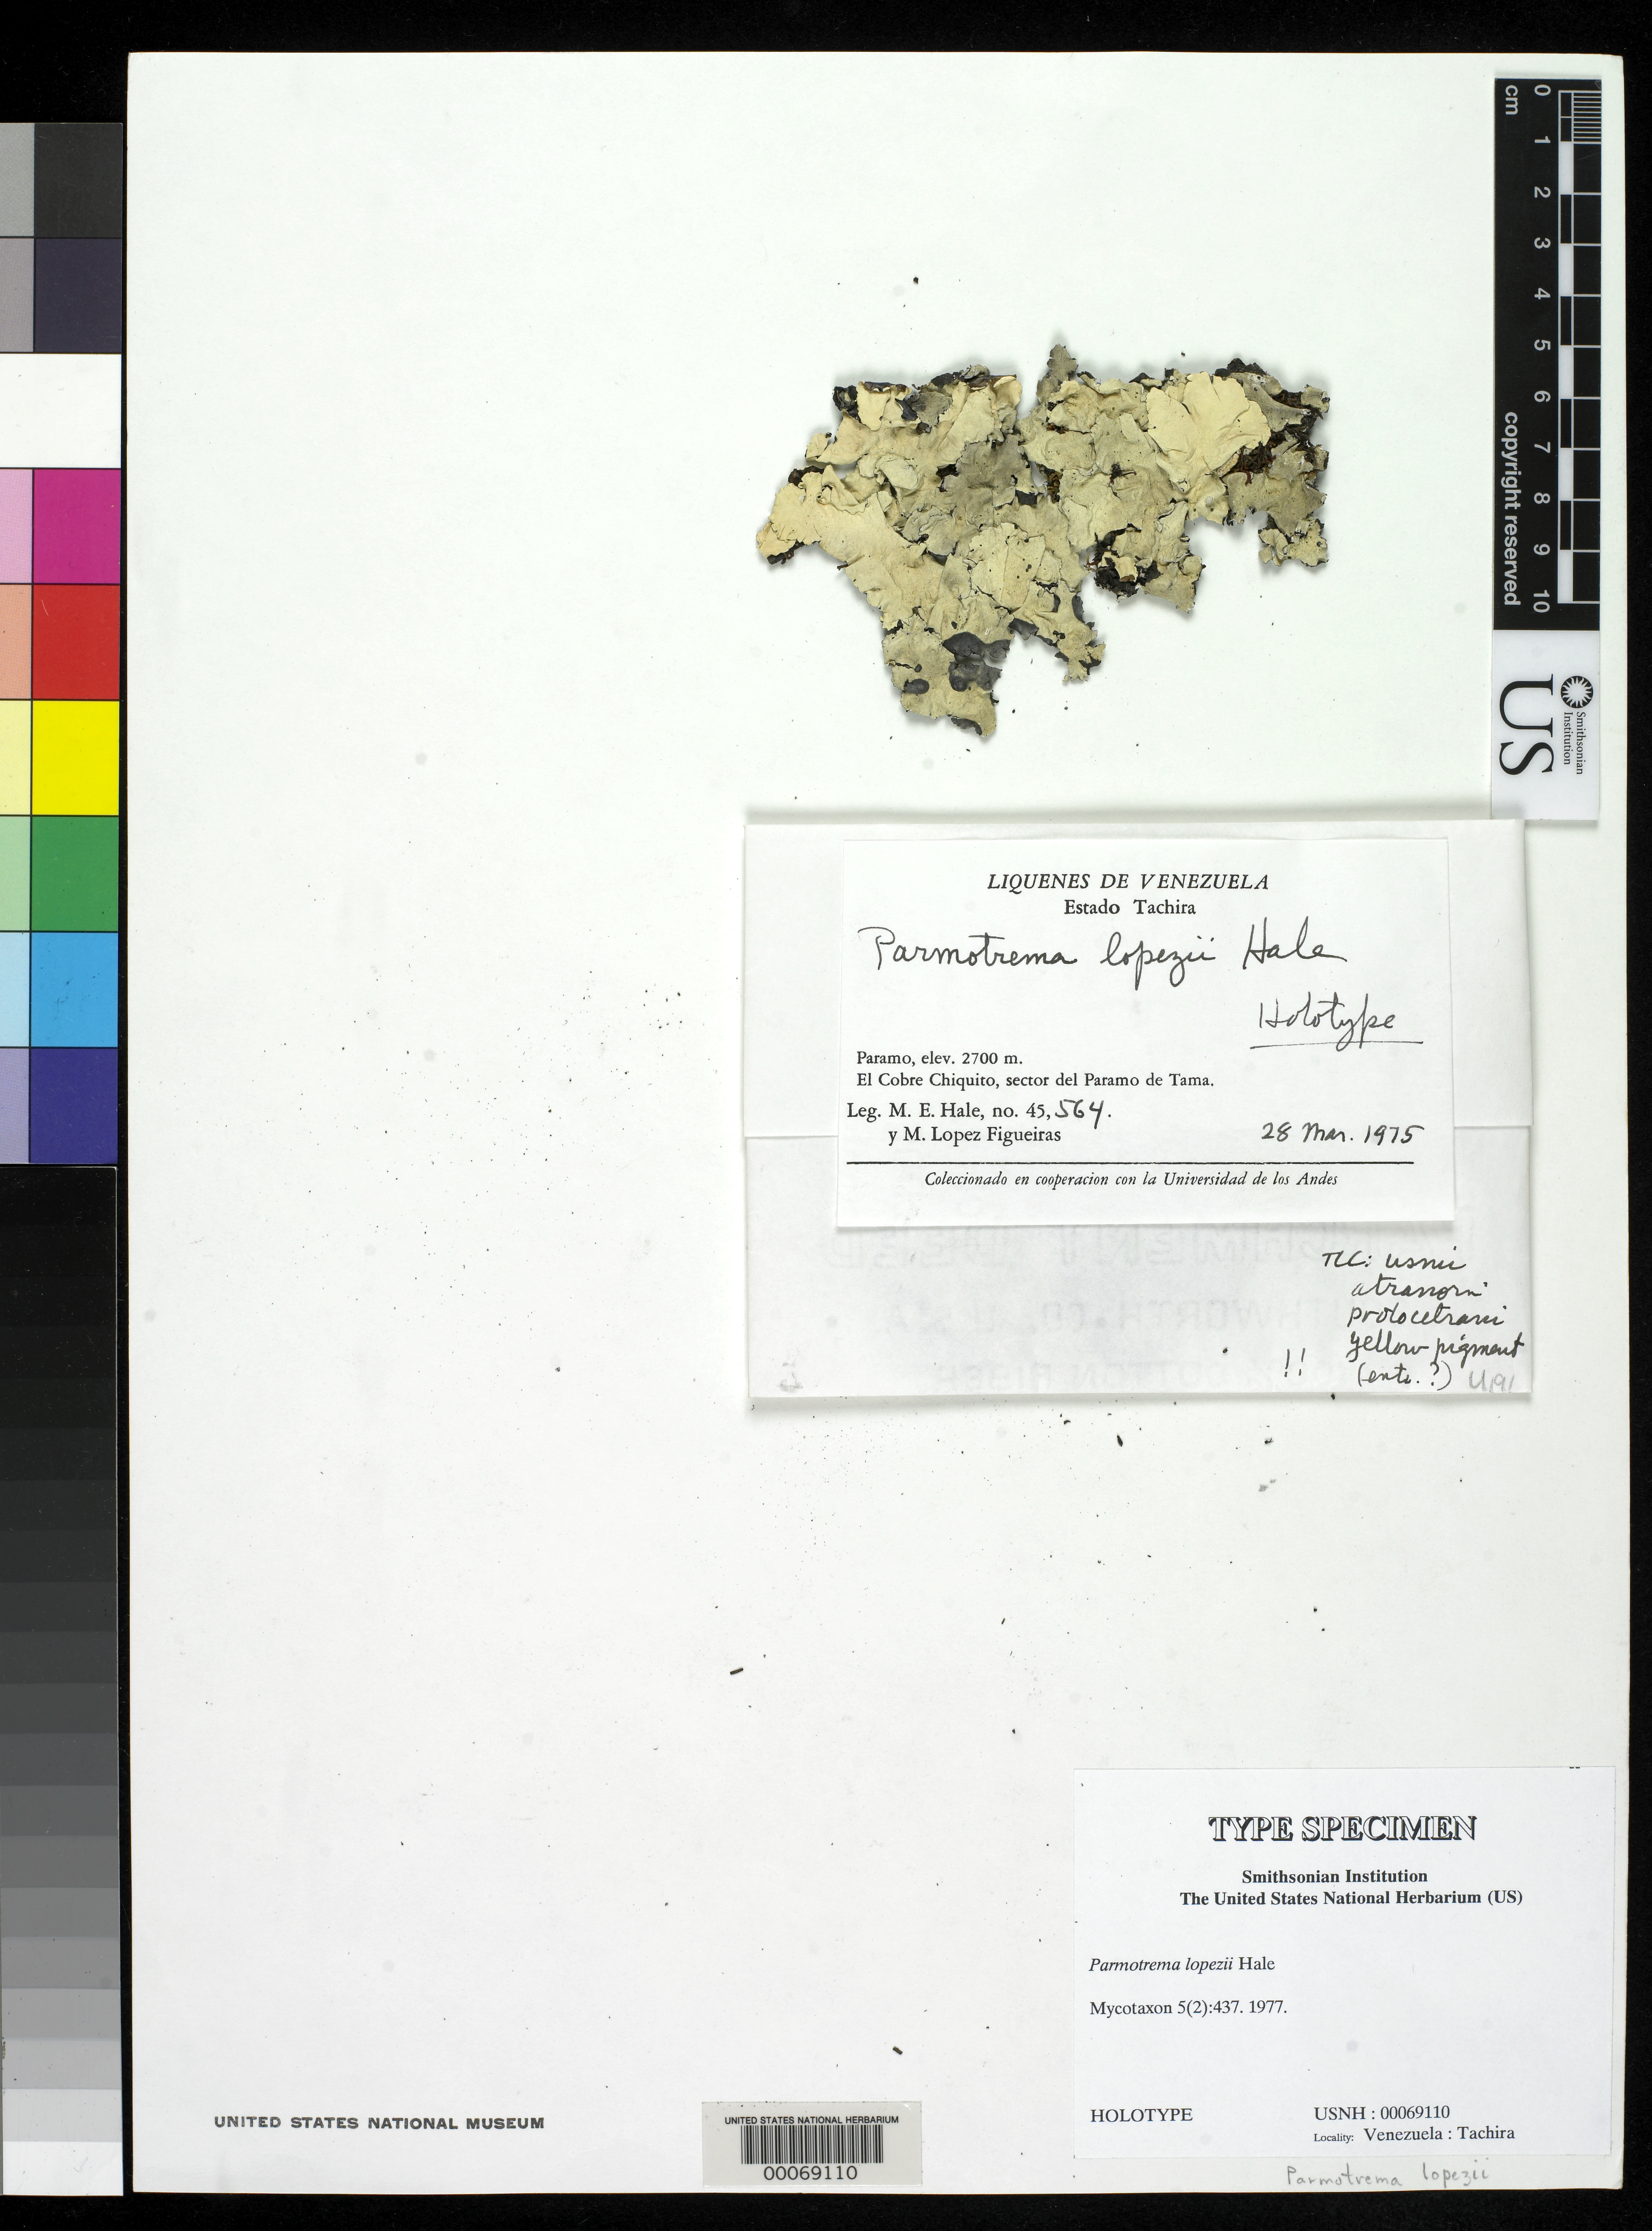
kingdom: Fungi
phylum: Ascomycota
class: Lecanoromycetes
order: Lecanorales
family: Parmeliaceae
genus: Parmotrema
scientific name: Parmotrema lopezii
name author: Hale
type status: Holotype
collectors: M. Hale & M. López Figueiras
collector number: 45564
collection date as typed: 28 Mar 1975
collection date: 1975-03-28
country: Venezuela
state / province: Tachira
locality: Paramo, El Cobre Chiquito, sector de Paramo de Tama.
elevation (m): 2700